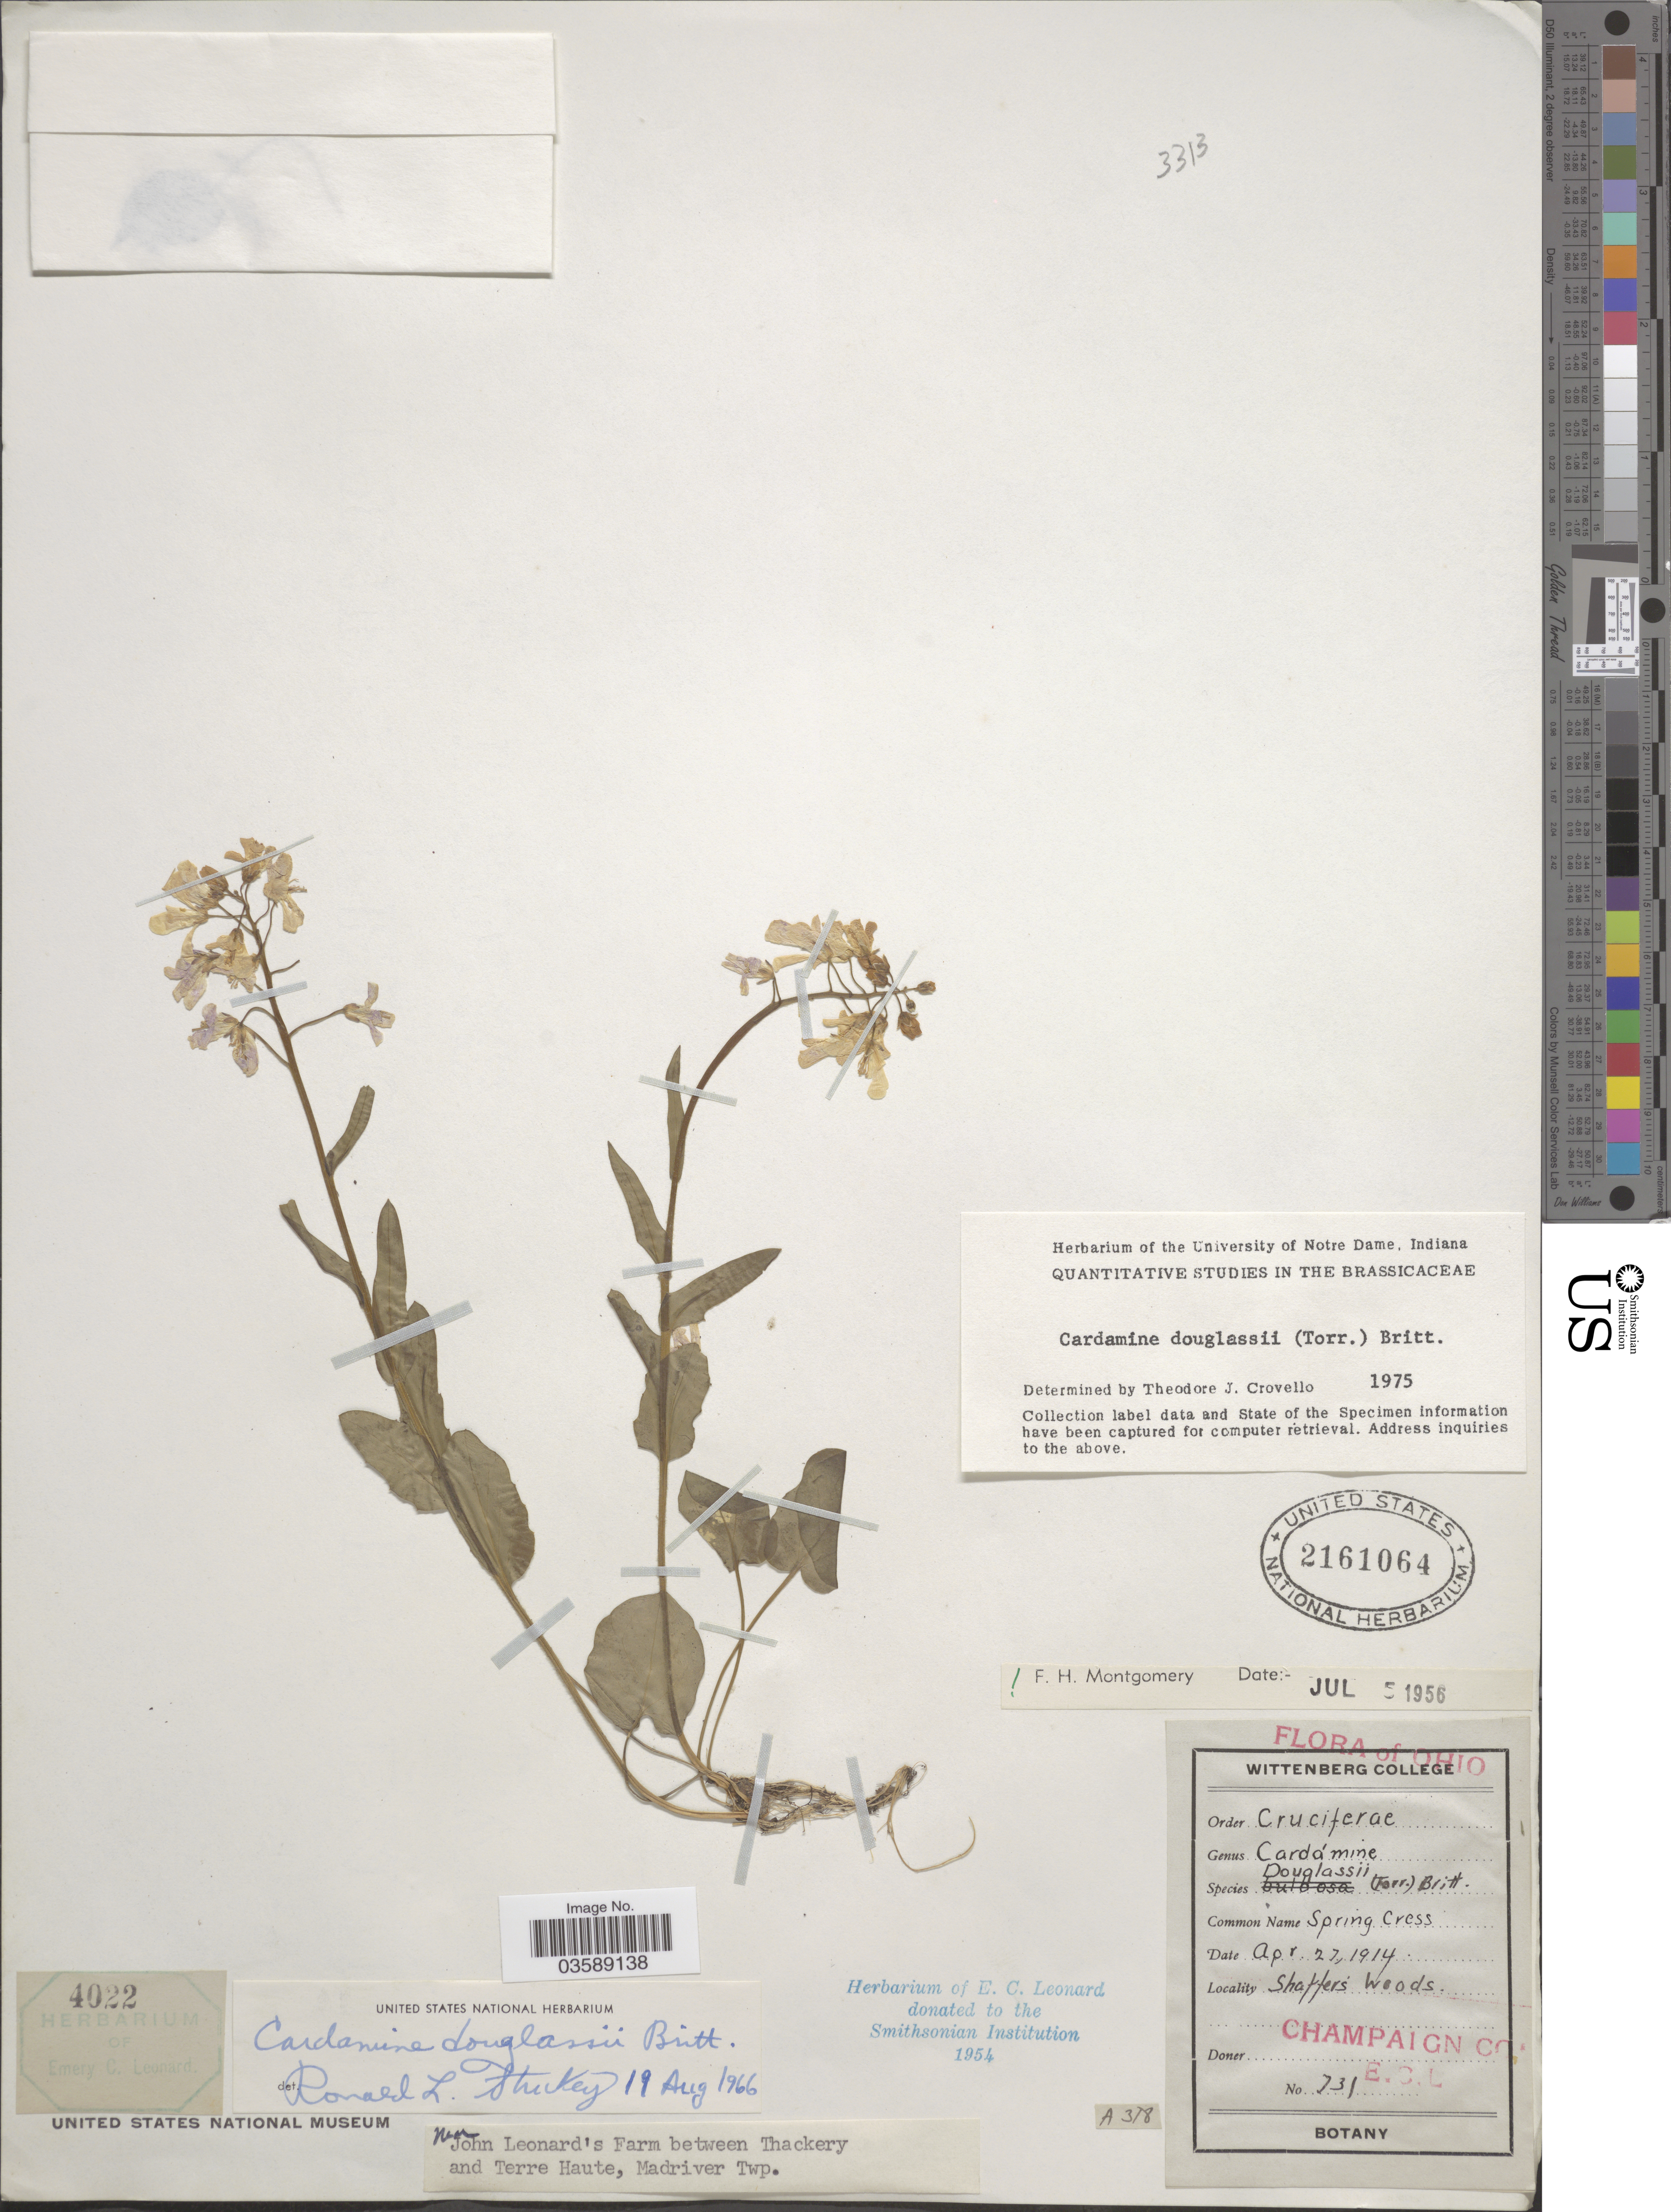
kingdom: Plantae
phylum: Tracheophyta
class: Magnoliopsida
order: Brassicales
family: Brassicaceae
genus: Cardamine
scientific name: Cardamine douglassii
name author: Britton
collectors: E. C. Leonard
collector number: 731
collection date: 1914-04-27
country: United States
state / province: Ohio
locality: Shaffer's Woods. Champaign Co. Near John Leonard's Farm between Thackery and Terre Haute, Madriver Twp.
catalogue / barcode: US 2161064